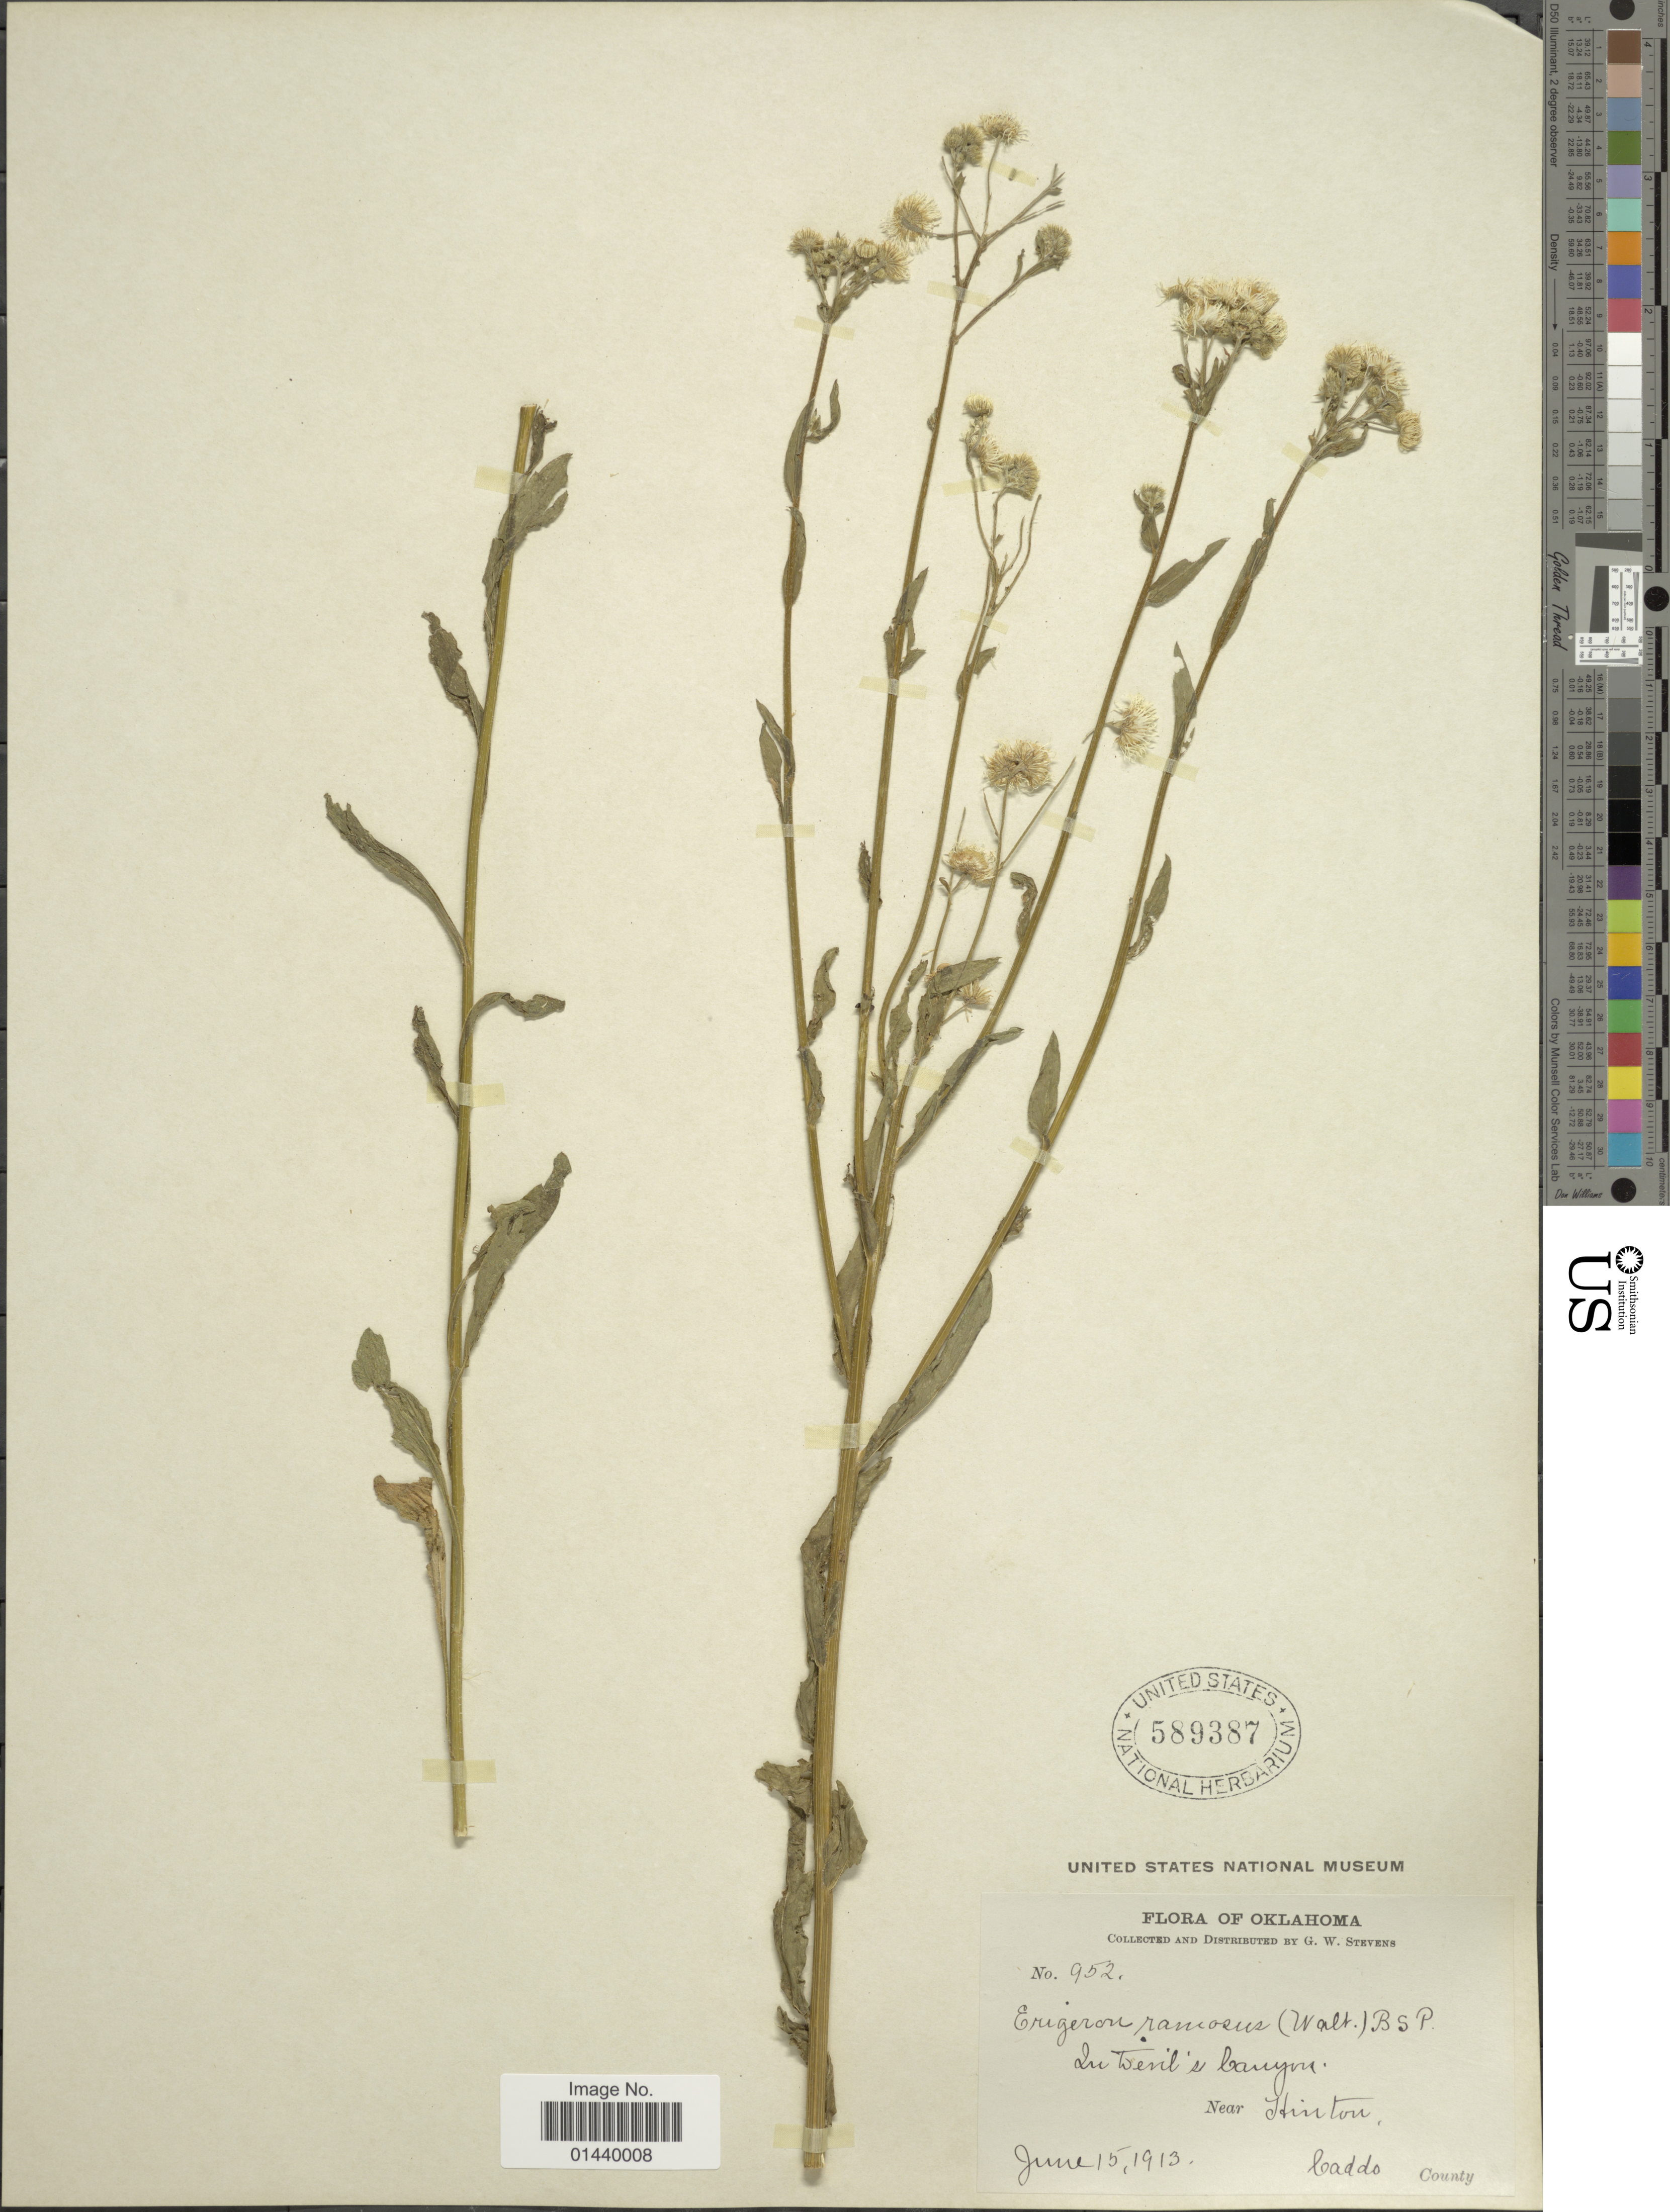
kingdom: Plantae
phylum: Tracheophyta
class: Magnoliopsida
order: Asterales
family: Asteraceae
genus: Erigeron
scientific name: Erigeron strigosus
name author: Muhl. ex Willd.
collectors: G. W. Stevens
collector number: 952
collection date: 1913-06-15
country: United States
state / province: Oklahoma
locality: In Teril's Canyon. Near Hinton. Caddo County.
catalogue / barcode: US 589387